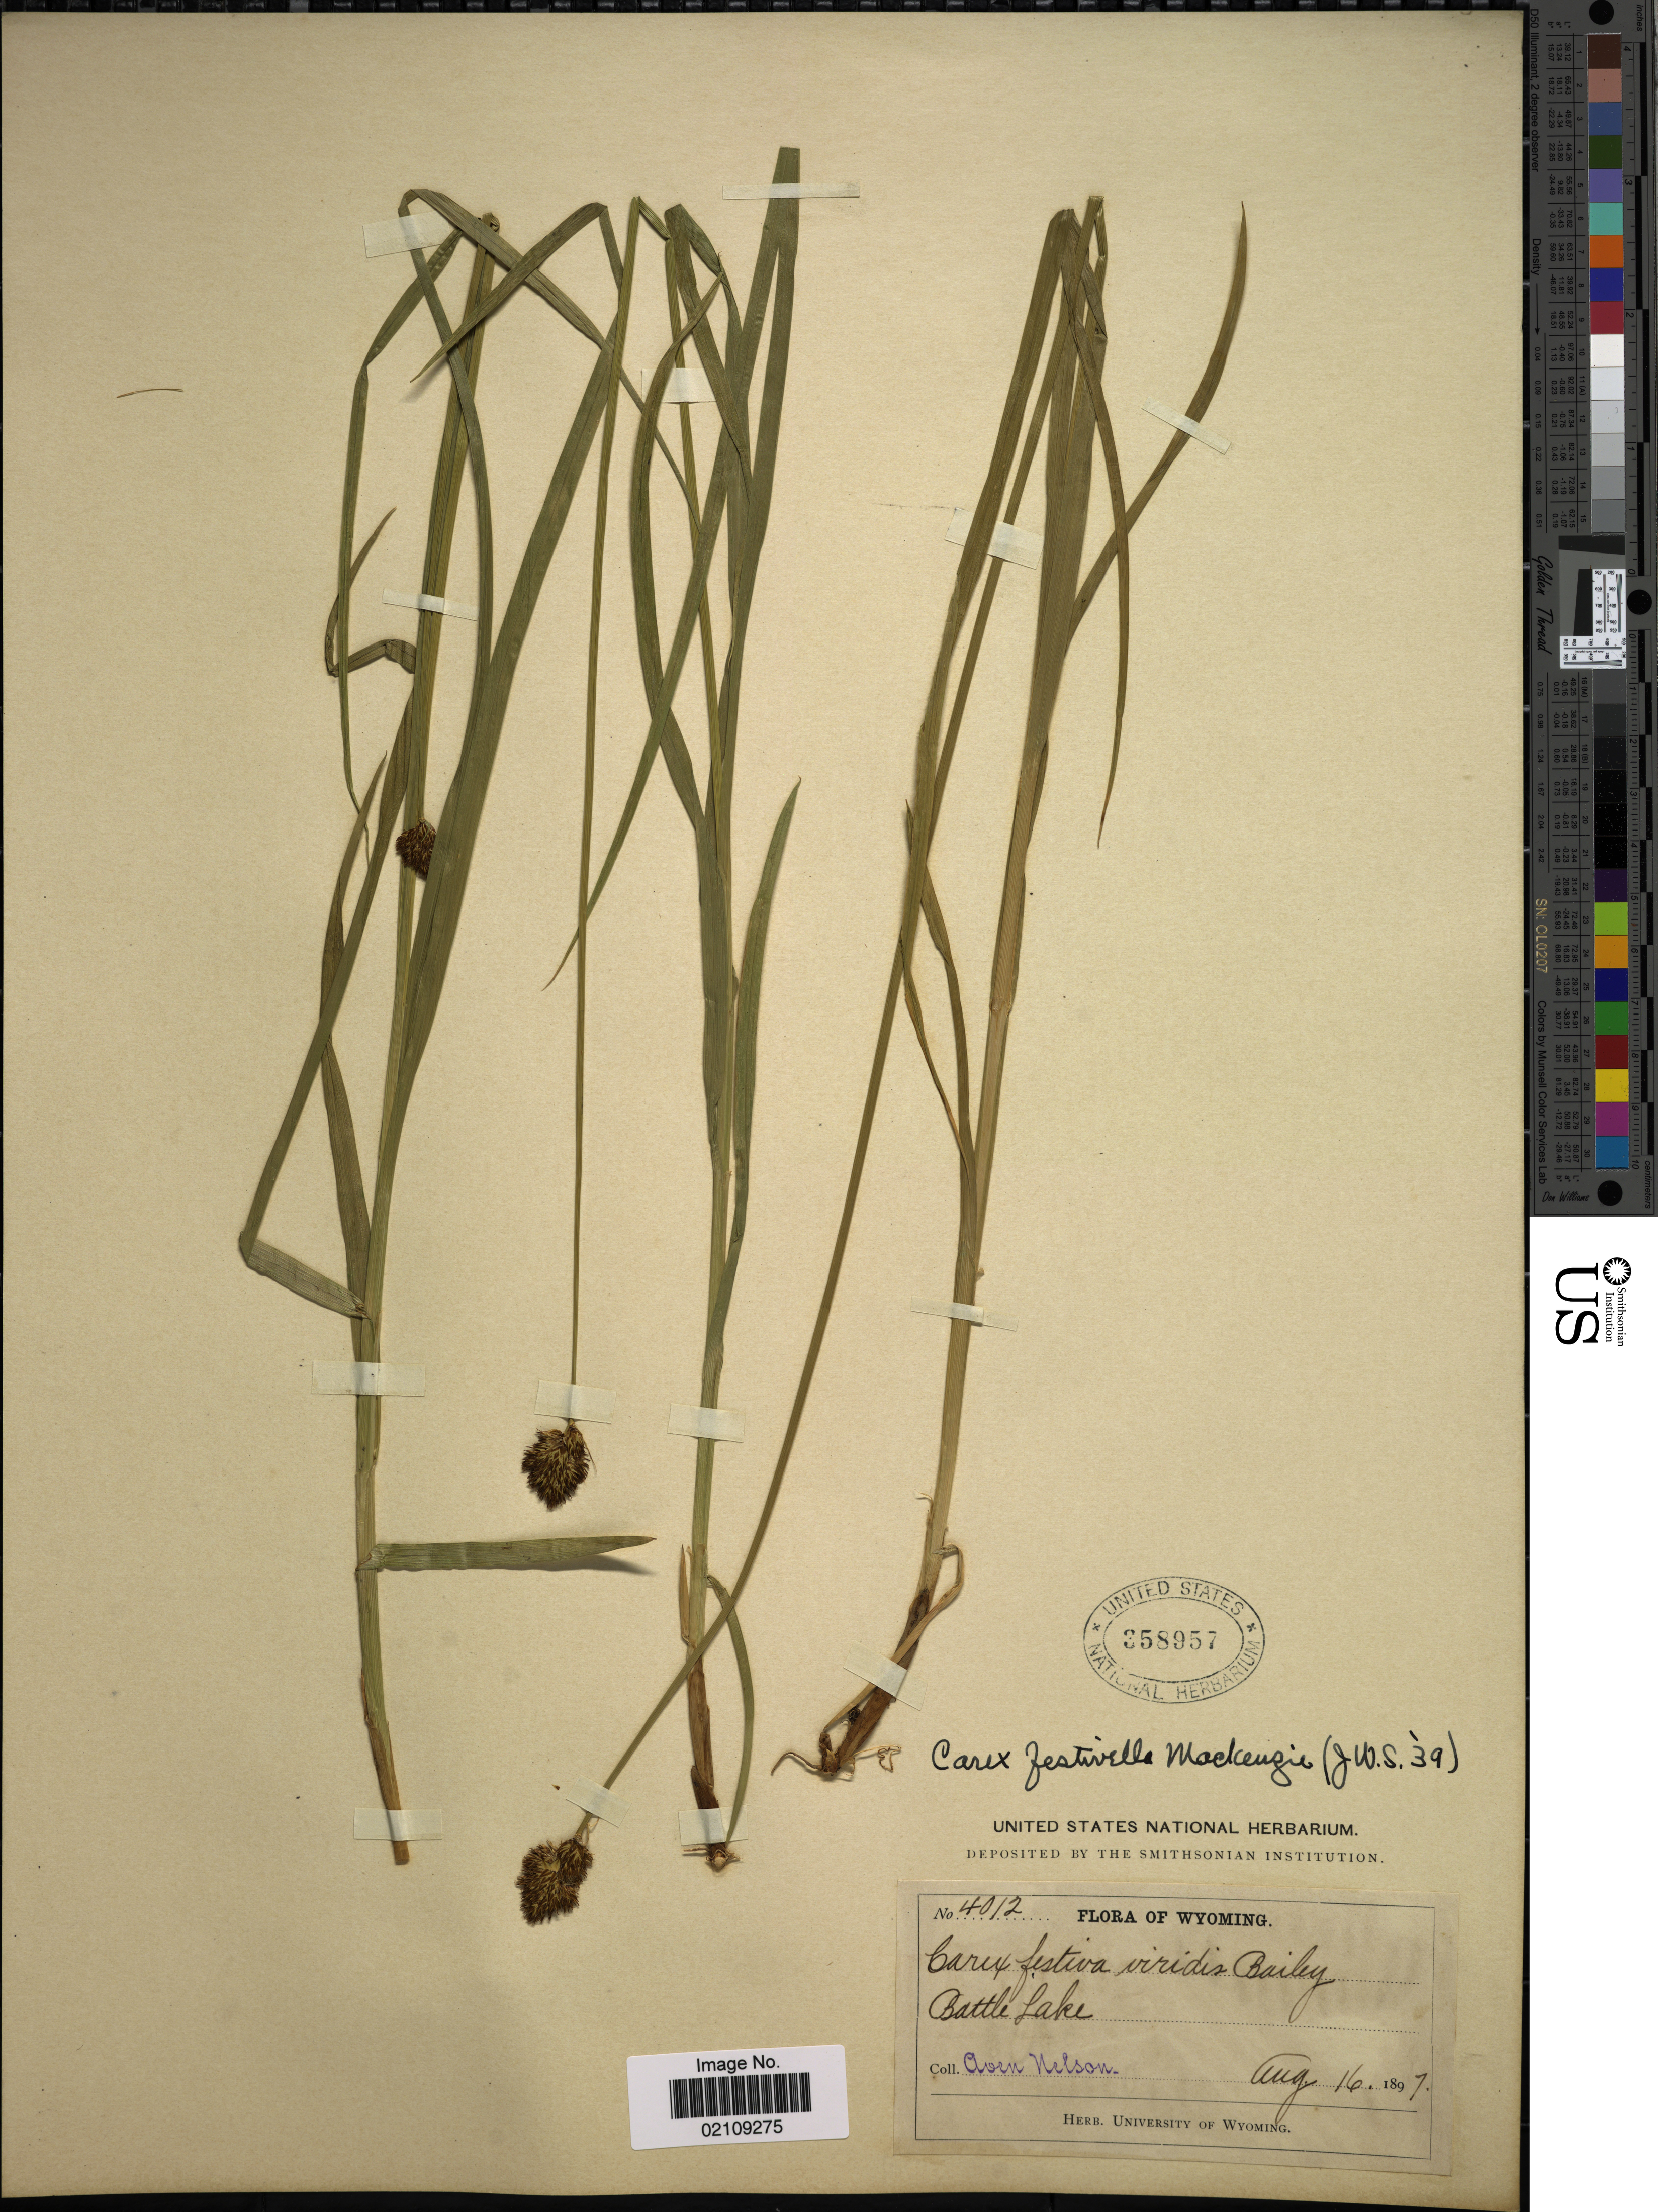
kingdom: Plantae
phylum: Tracheophyta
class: Liliopsida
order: Poales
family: Cyperaceae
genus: Carex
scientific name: Carex microptera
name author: Mack.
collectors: A. Nelson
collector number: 4012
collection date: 1897-08-16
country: United States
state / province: Wyoming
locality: Battle Lake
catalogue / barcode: US 358957